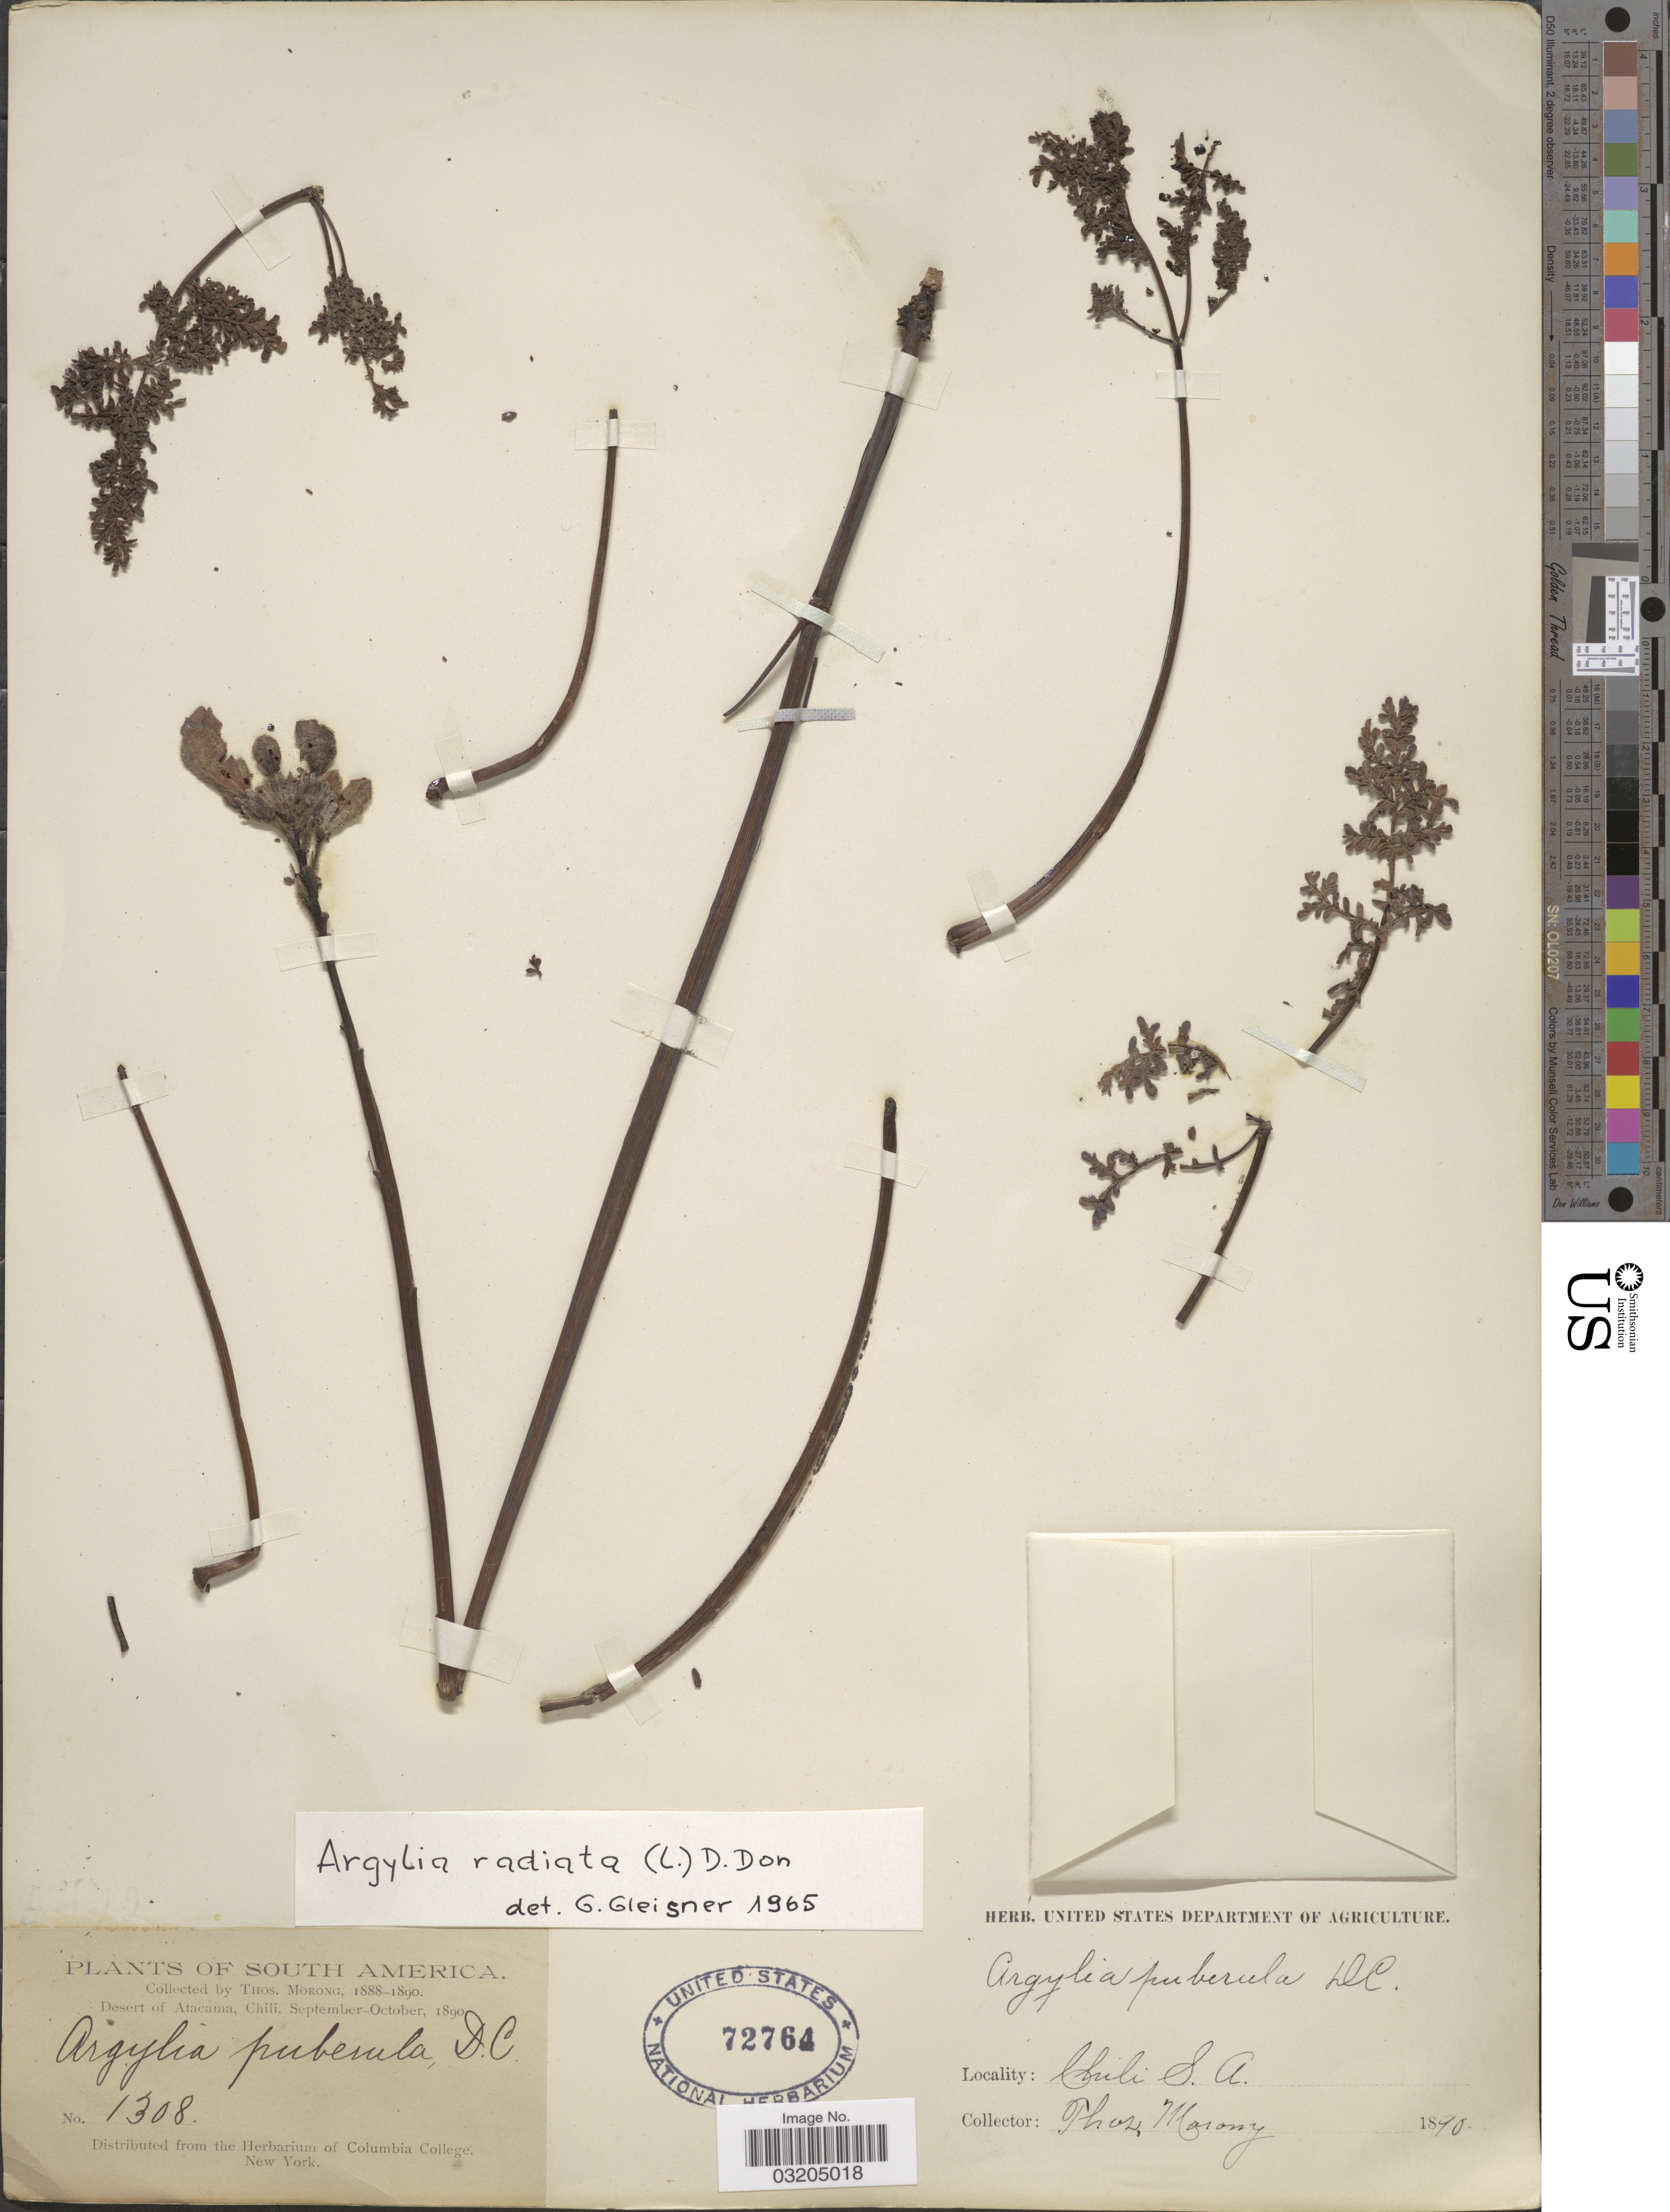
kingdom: Plantae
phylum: Tracheophyta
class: Magnoliopsida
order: Lamiales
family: Bignoniaceae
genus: Argylia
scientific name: Argylia radiata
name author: (L.) D. Don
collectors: ex herb. T. Morong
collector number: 1308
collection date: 1890-09/1890-10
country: Chile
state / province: Atacama (III)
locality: Desert of Atacama.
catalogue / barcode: US 72764